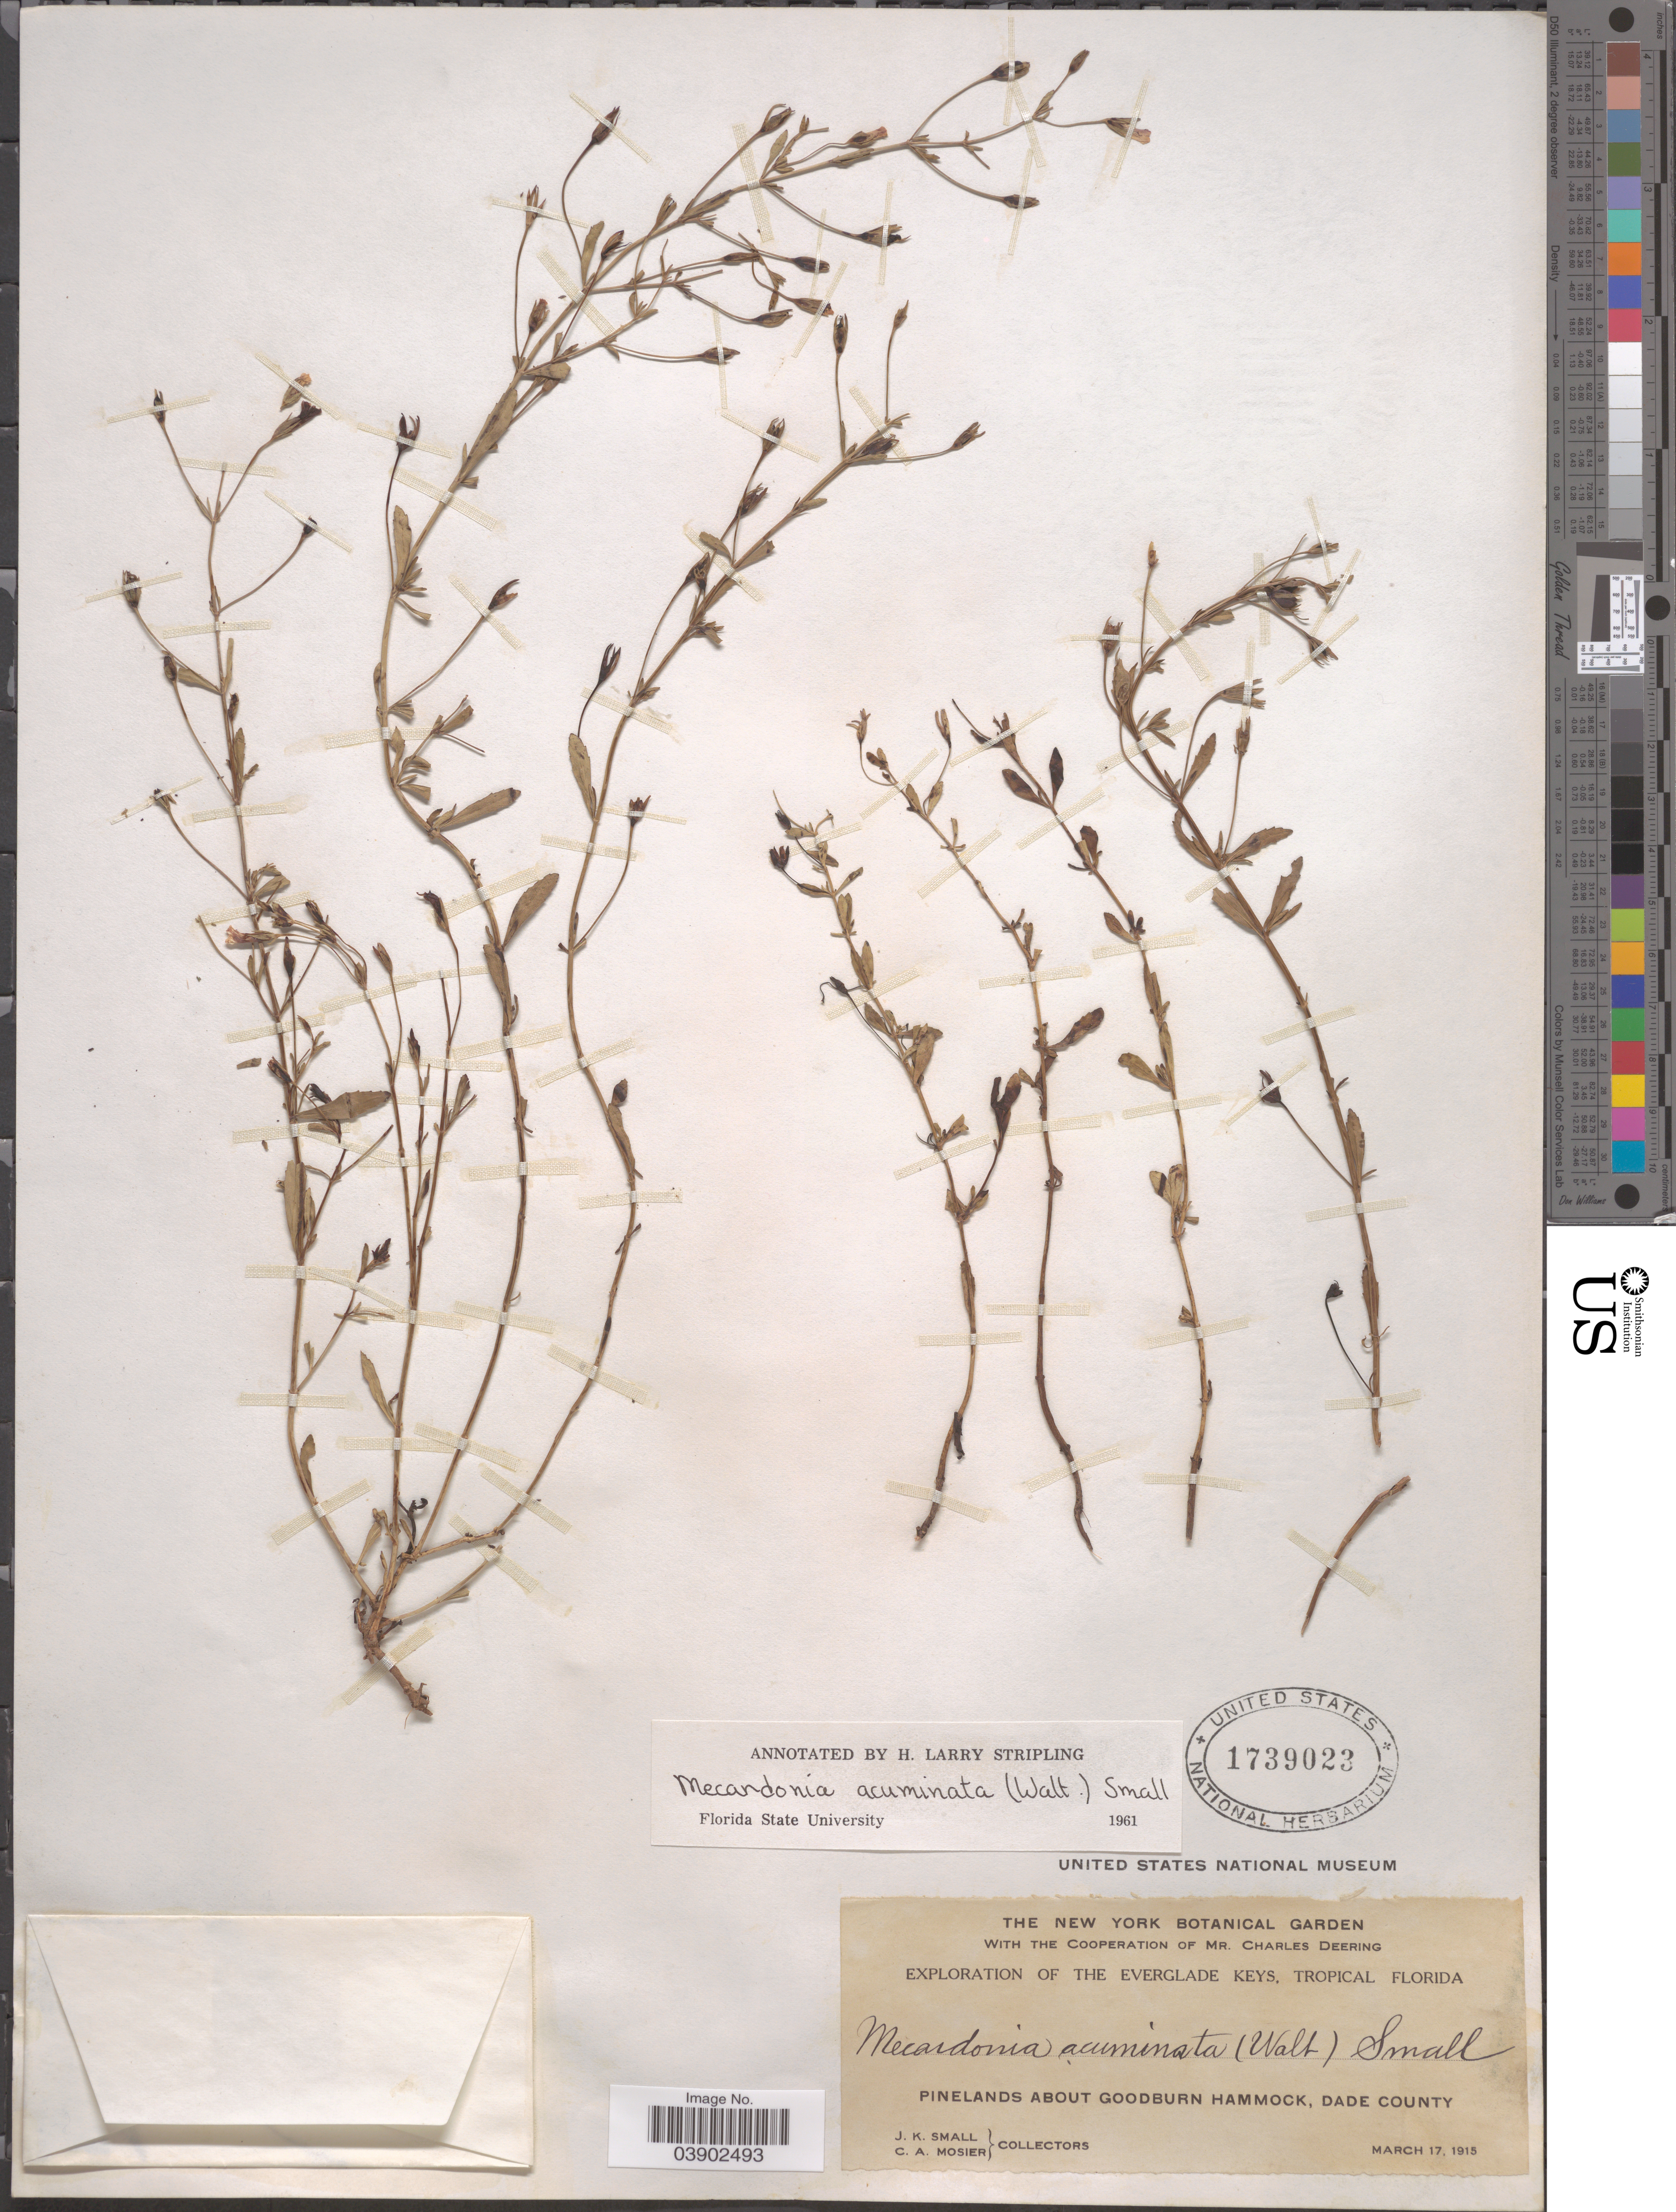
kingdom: Plantae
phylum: Tracheophyta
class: Magnoliopsida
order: Lamiales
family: Plantaginaceae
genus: Mecardonia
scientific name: Mecardonia acuminata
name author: (Walter) Small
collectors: J. K. Small & C. A. Mosier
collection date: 1915-03-17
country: United States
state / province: Florida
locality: Everglade Keys, Tropical Florida. Pinelands about Goodburn Hammock, Dade County.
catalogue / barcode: US 1739023